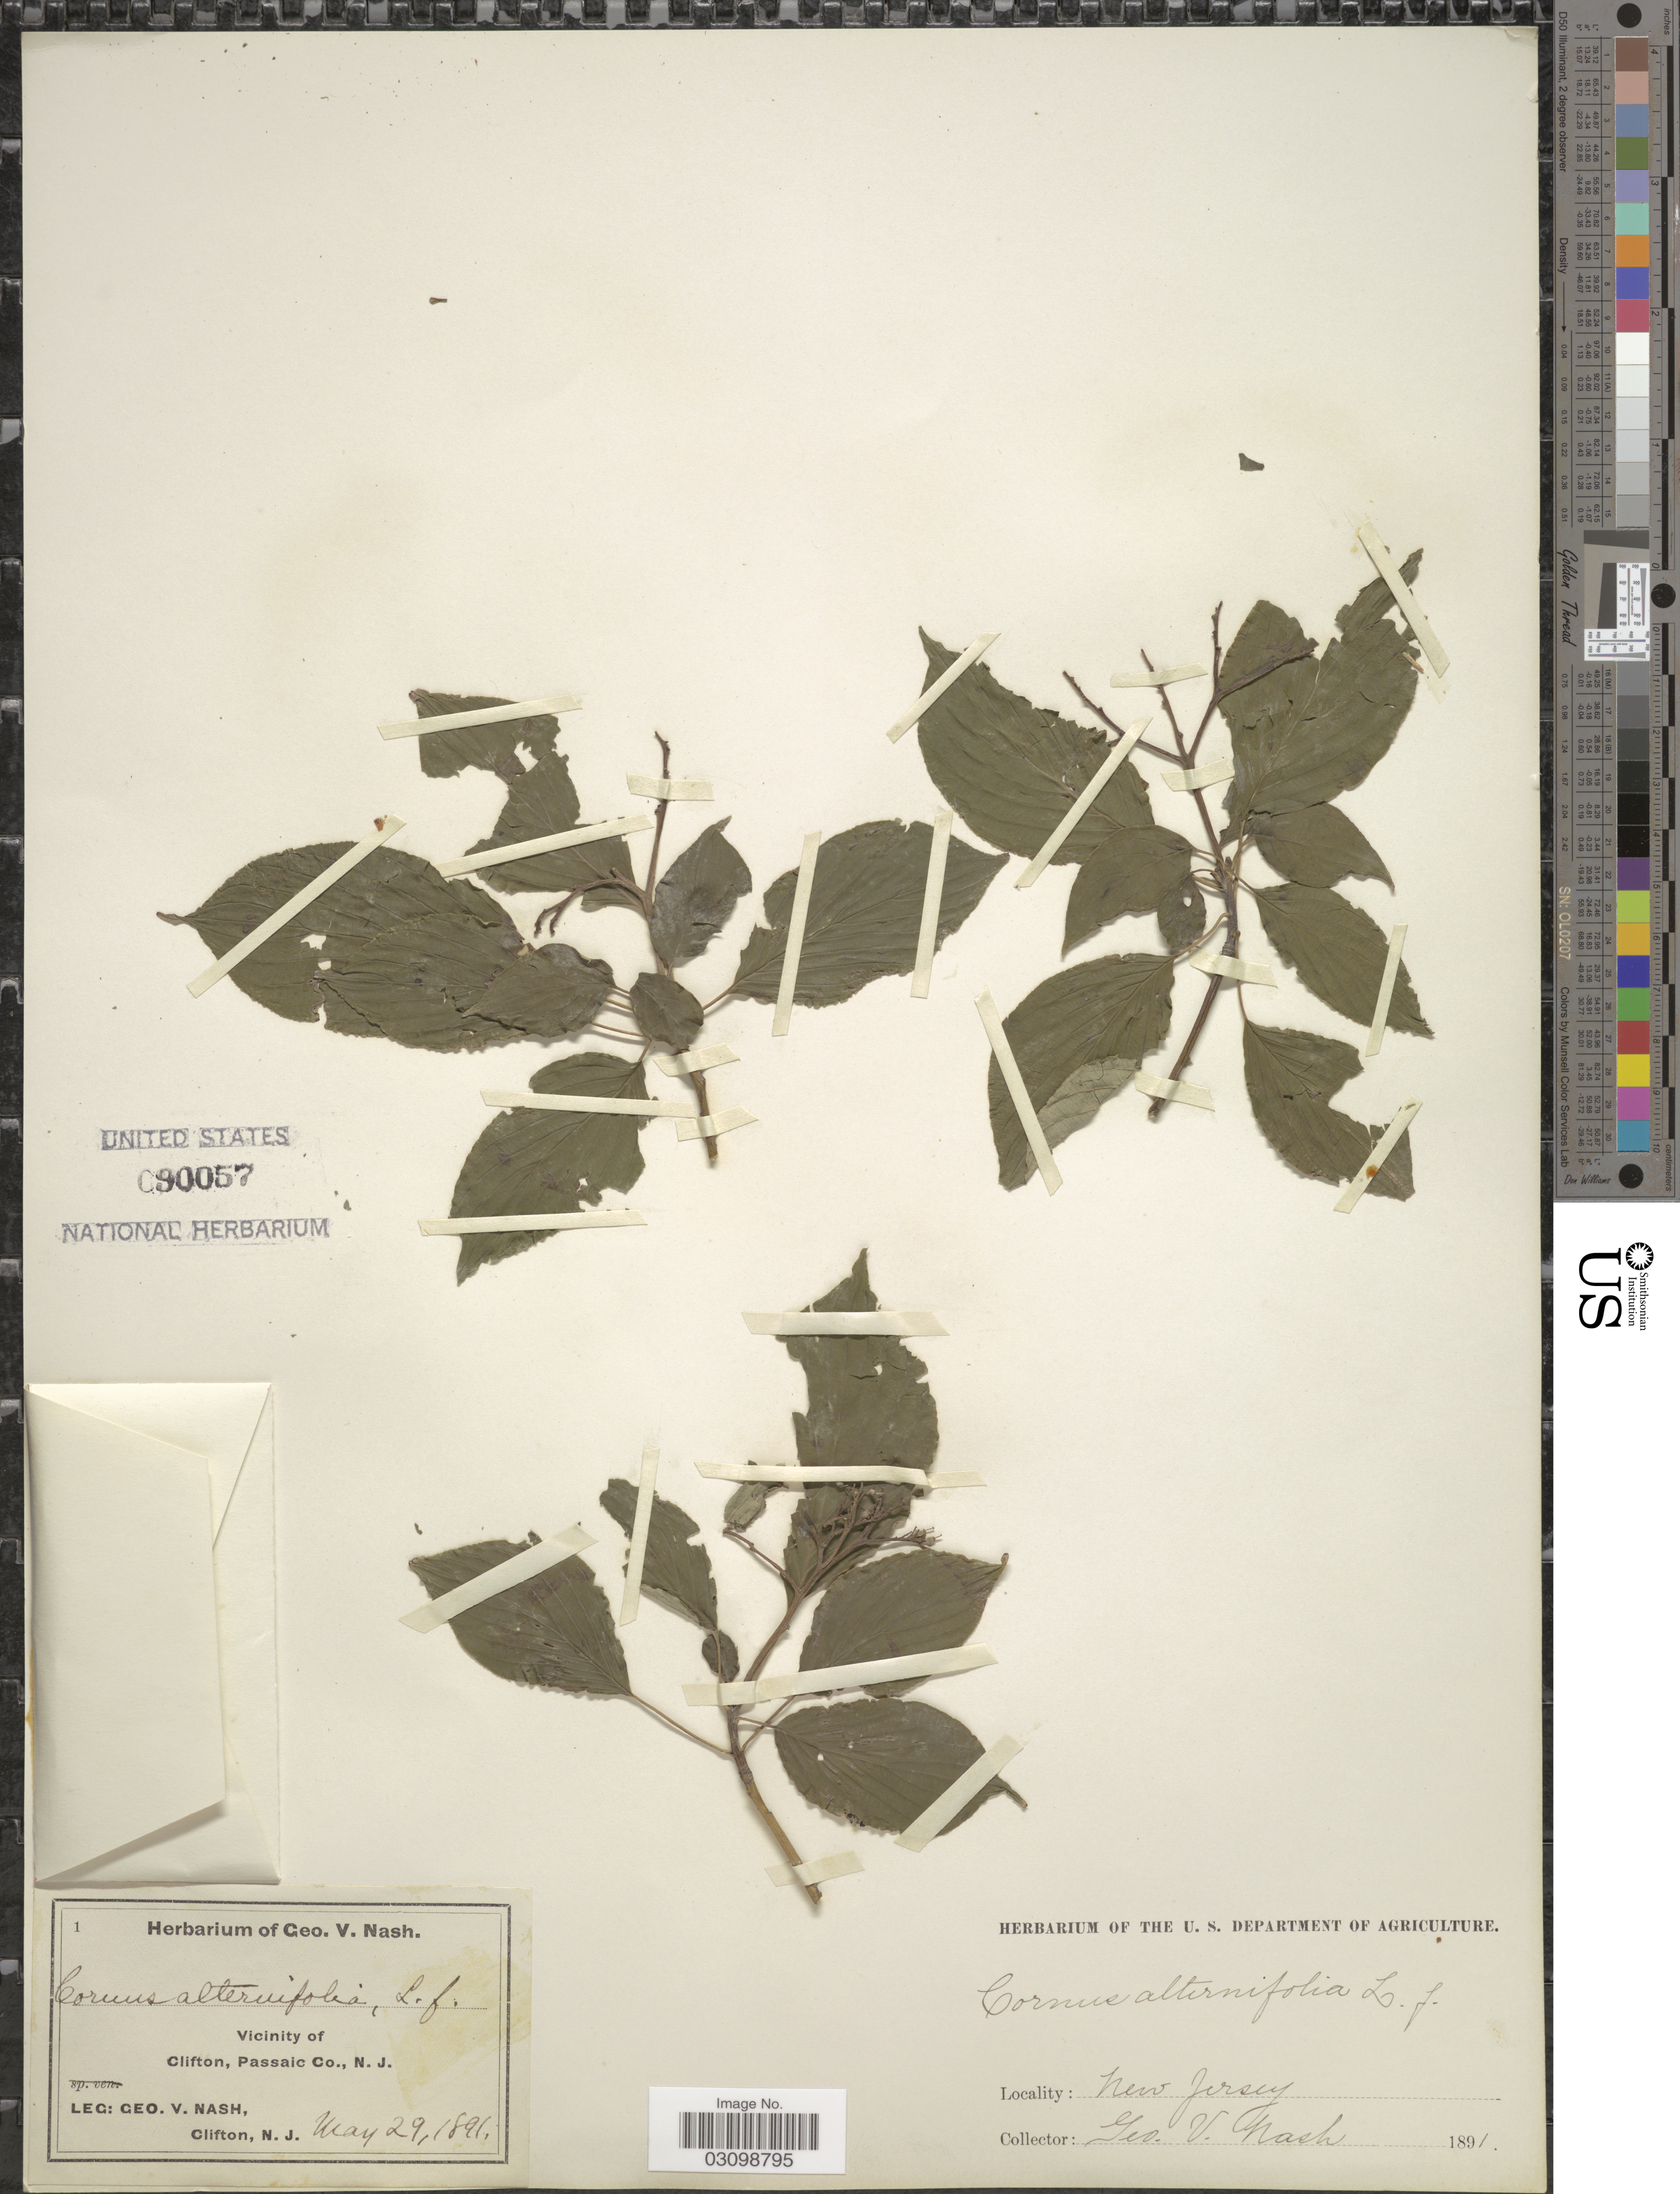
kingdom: Plantae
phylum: Tracheophyta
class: Magnoliopsida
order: Cornales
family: Cornaceae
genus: Cornus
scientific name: Cornus alternifolia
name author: L.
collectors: G. V. Nash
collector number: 1?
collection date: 1891-05-29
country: United States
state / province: New Jersey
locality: Vicinity of Clifton, Passaic Co., N. J.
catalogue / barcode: US 90057